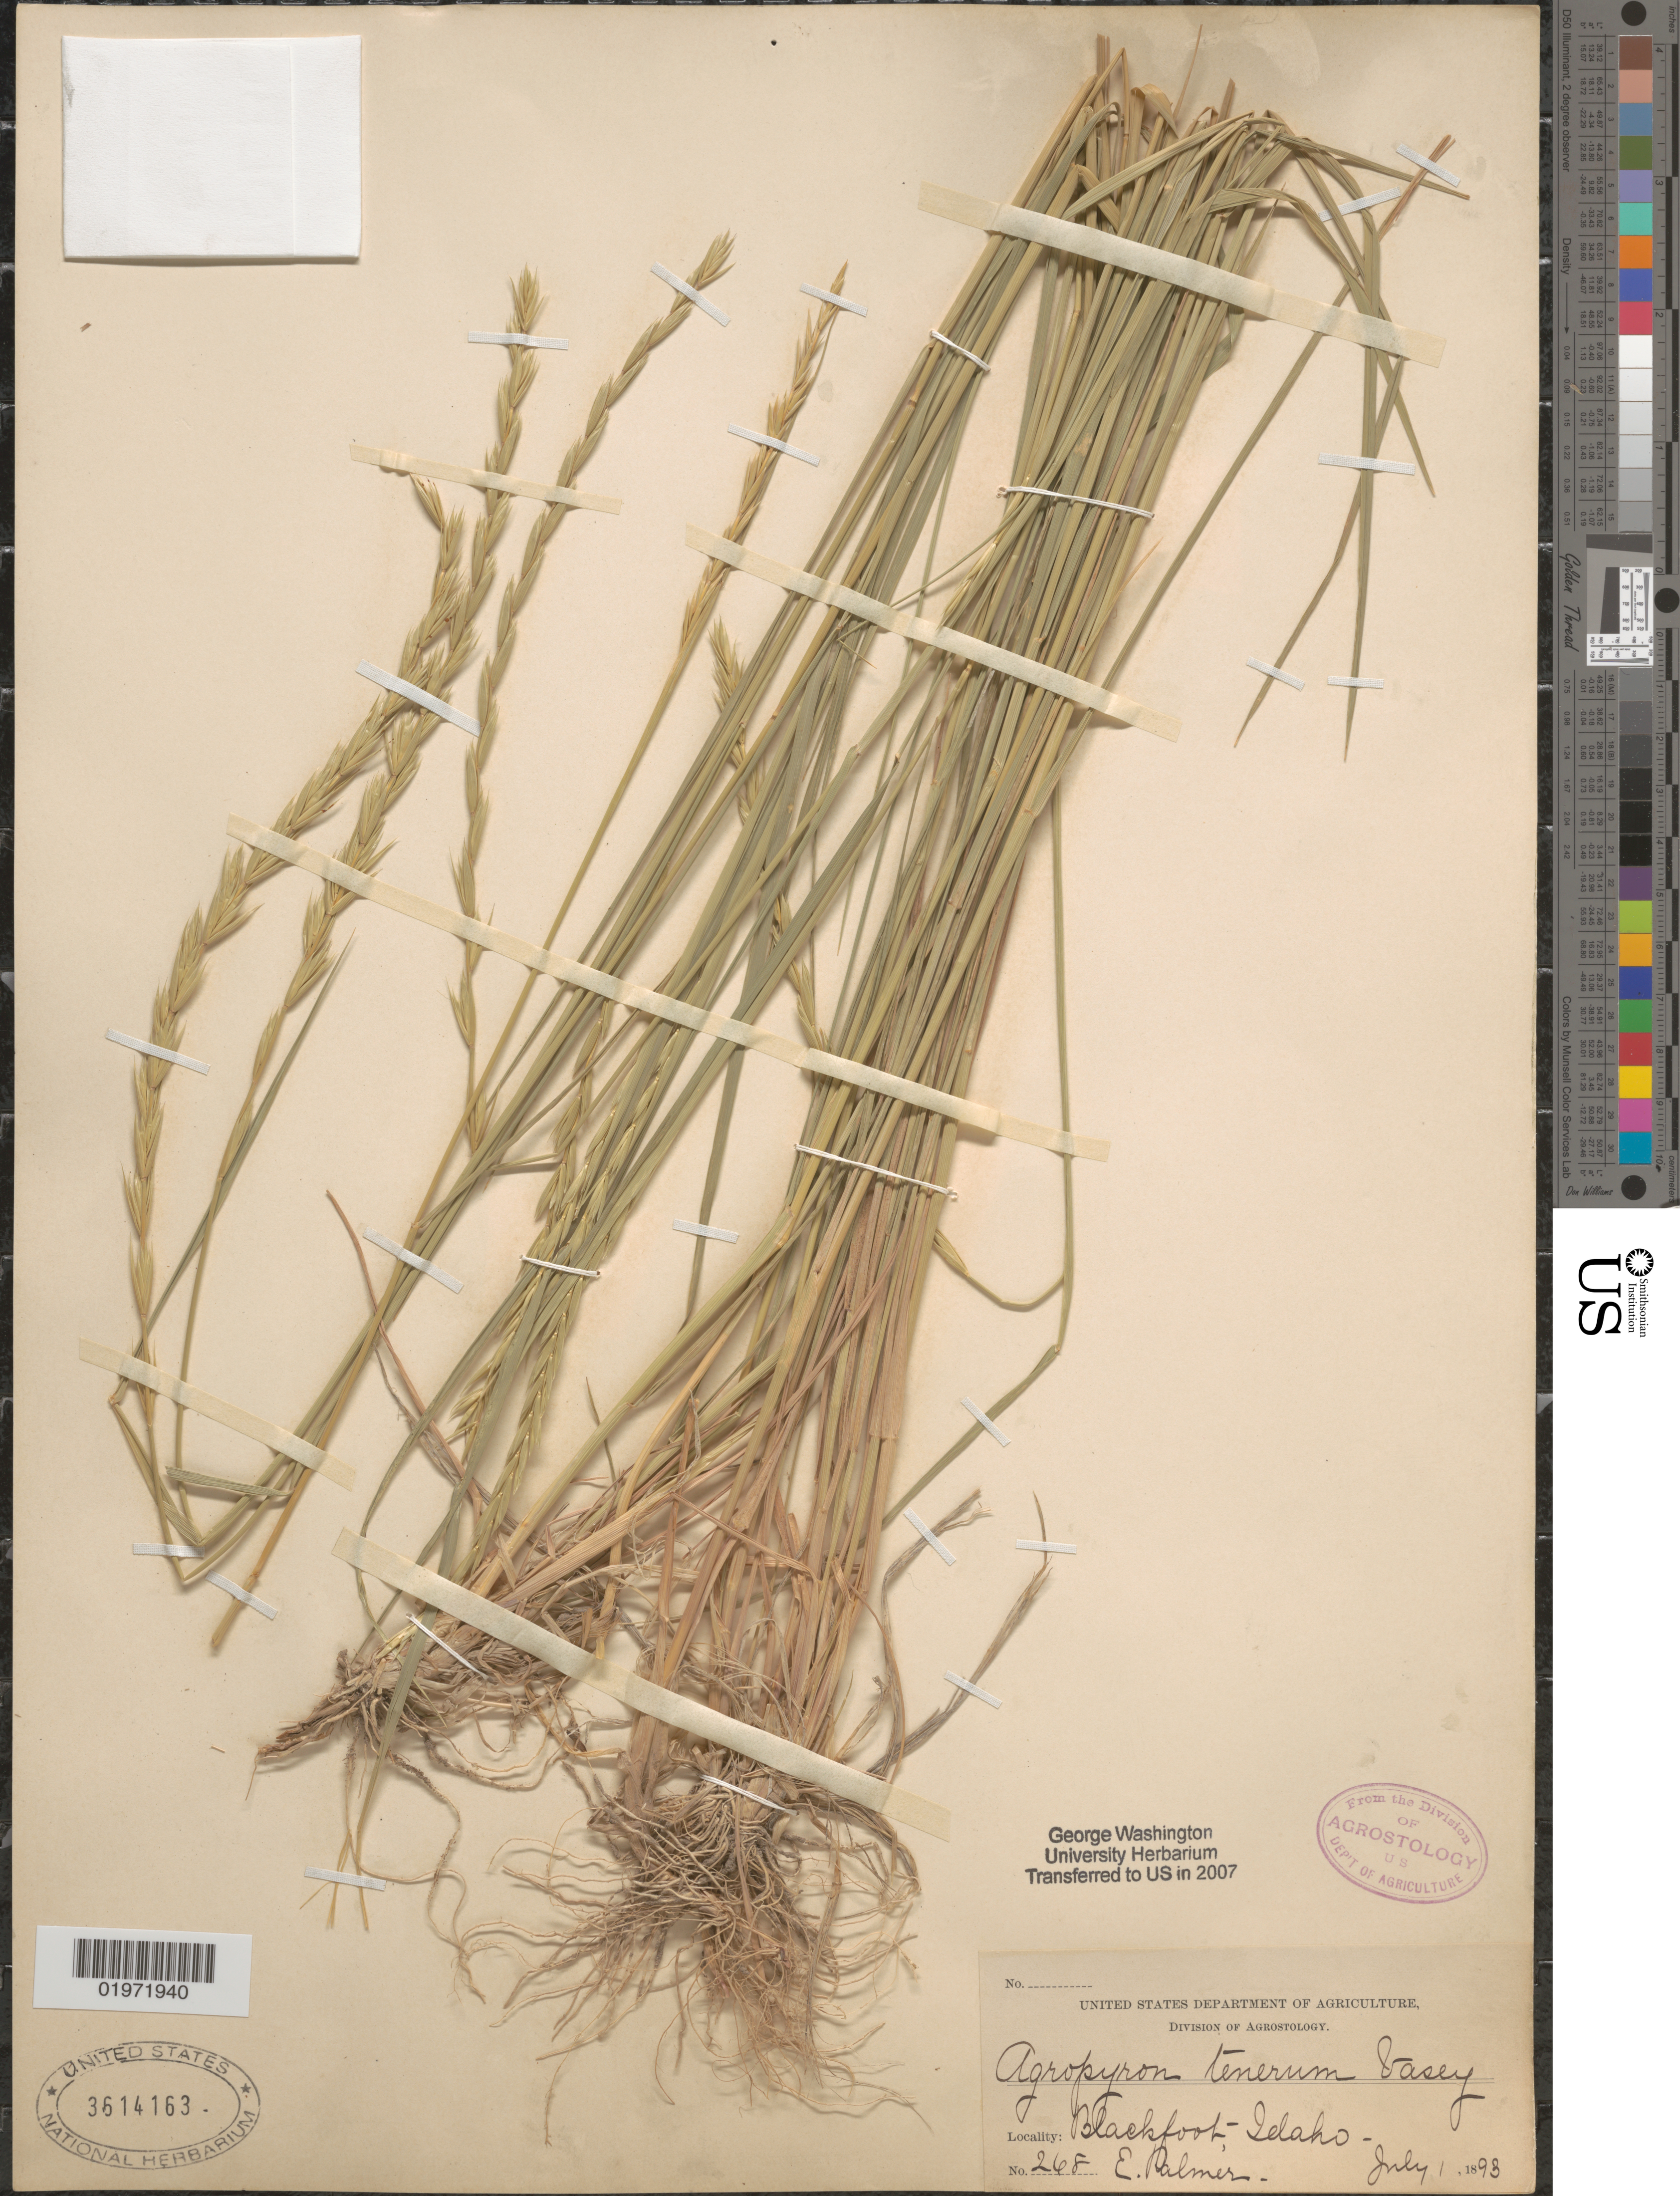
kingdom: Plantae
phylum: Tracheophyta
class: Liliopsida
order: Poales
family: Poaceae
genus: Elymus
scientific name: Elymus trachycaulus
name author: (Link) Gould ex Shinners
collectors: E. Palmer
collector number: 268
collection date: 1893-07-01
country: United States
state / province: Idaho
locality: Blackfoot.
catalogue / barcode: US 3614163